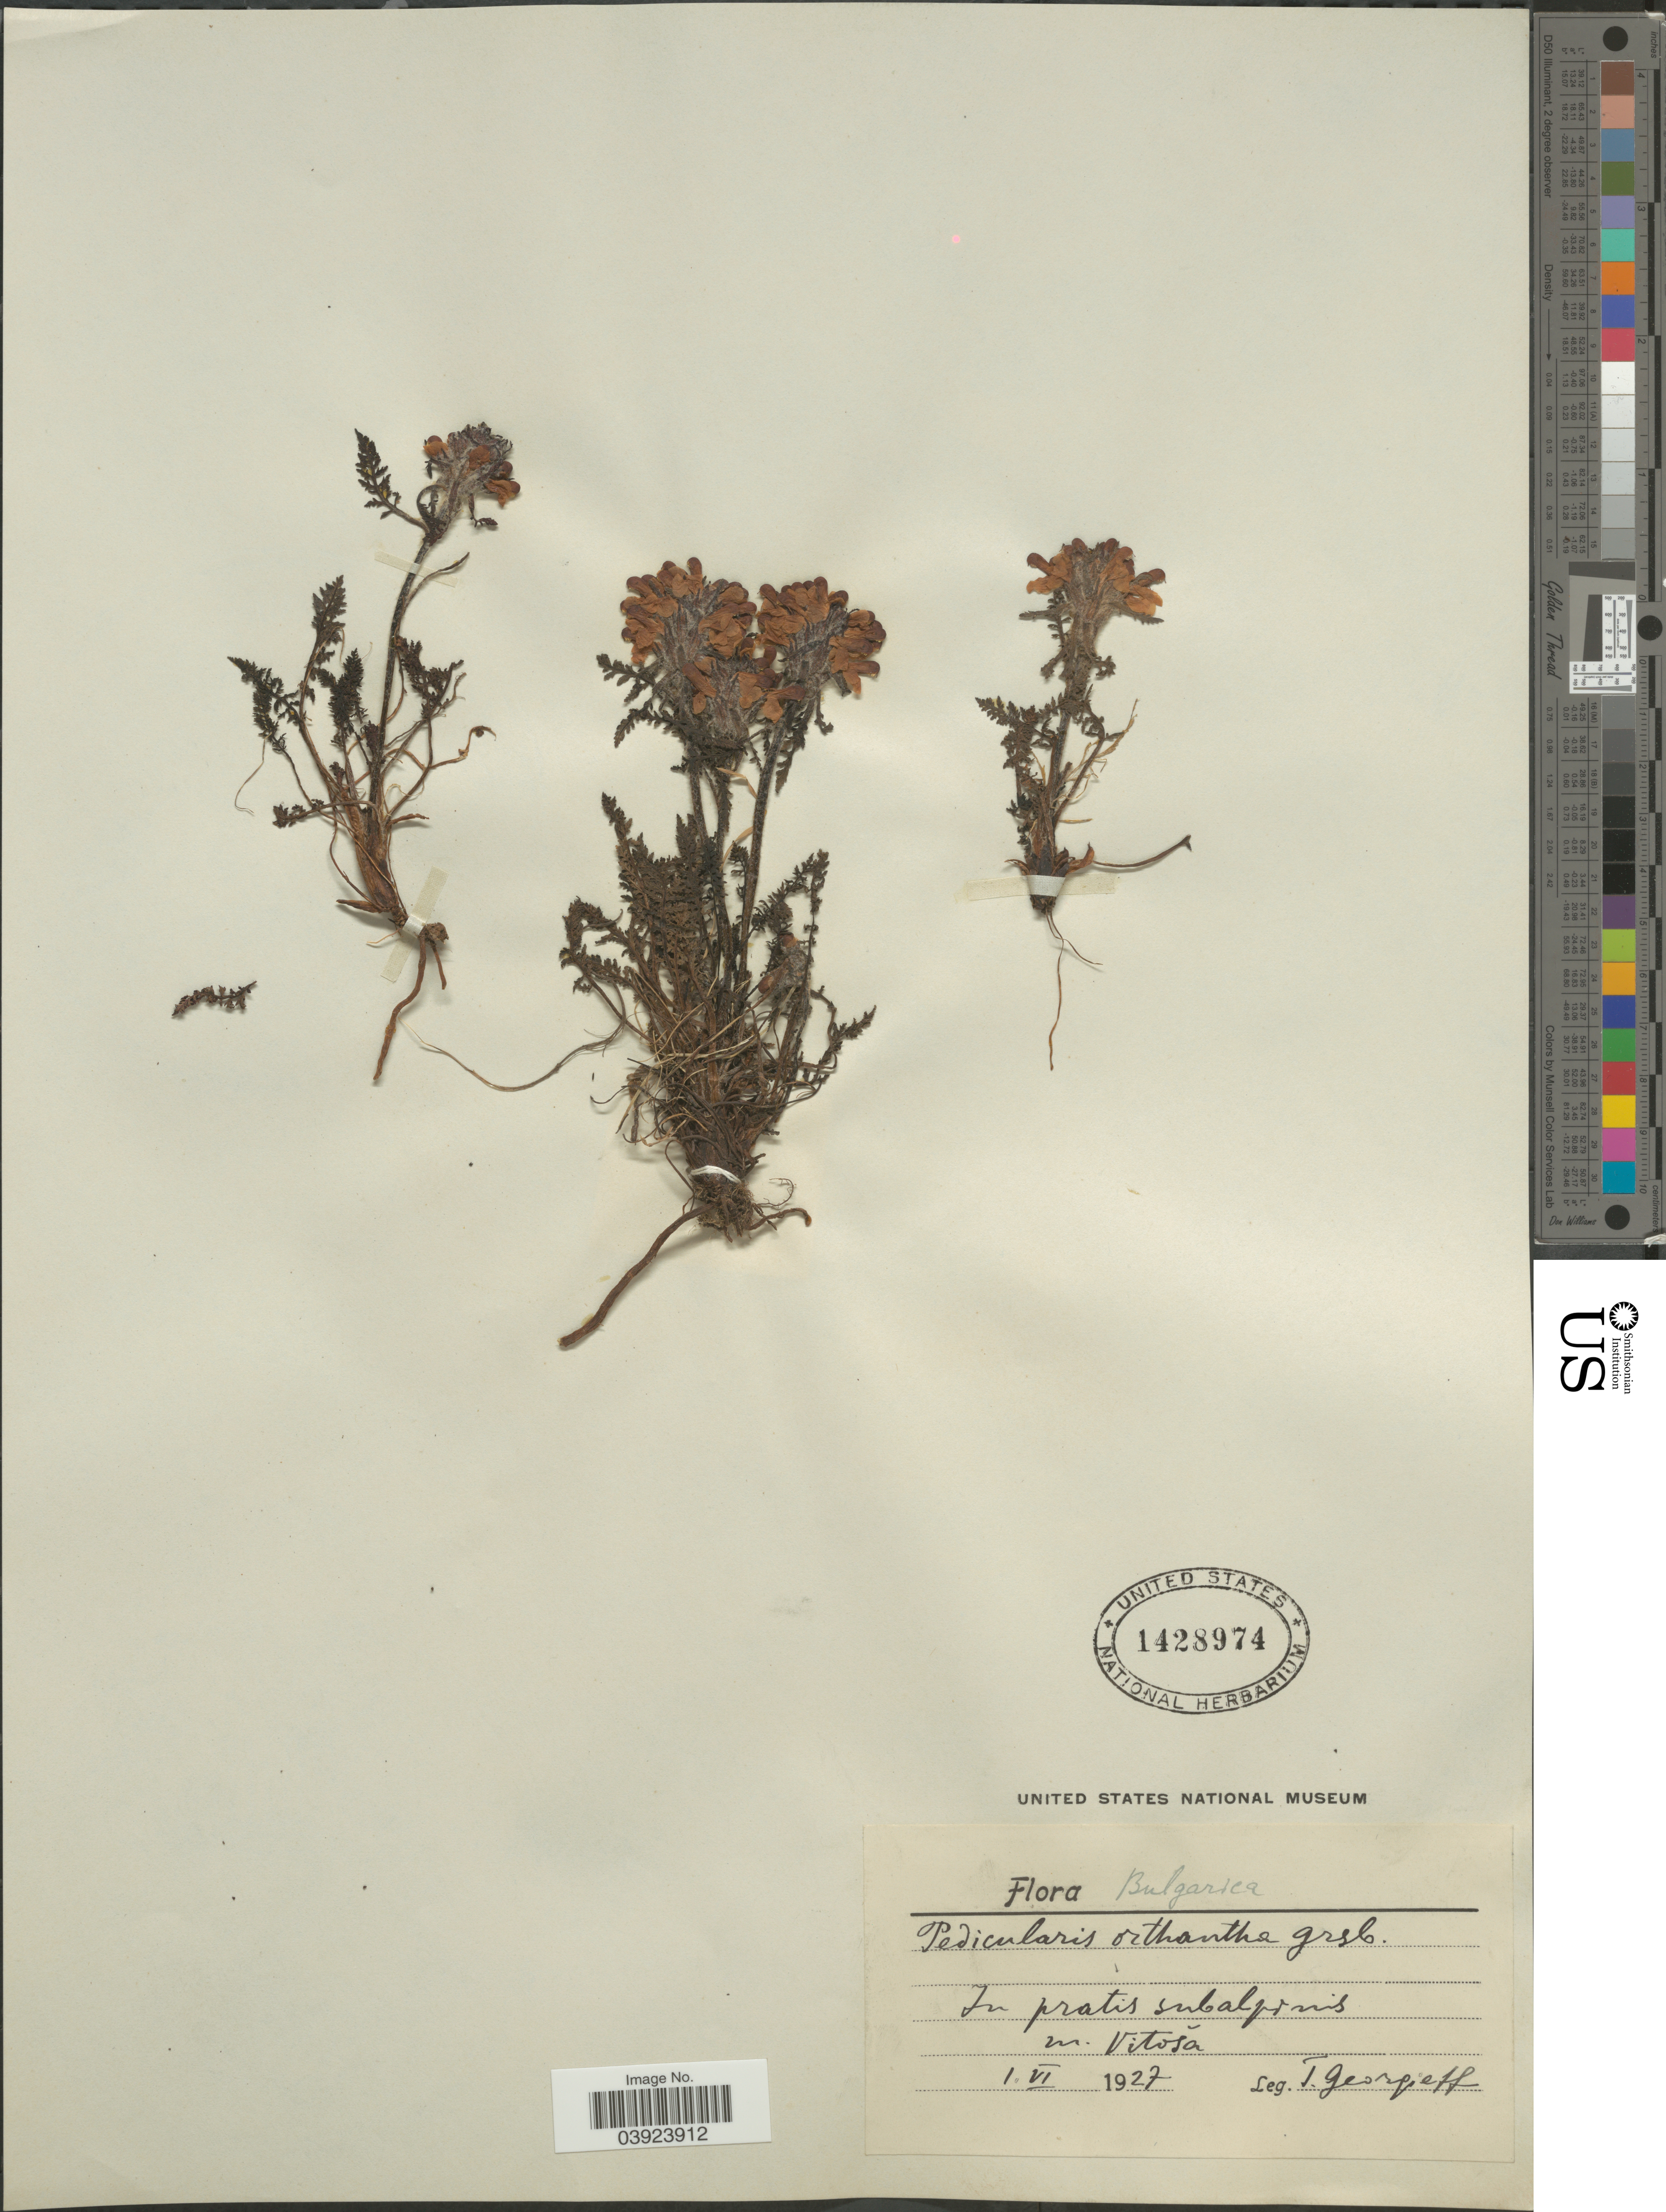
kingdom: Plantae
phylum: Tracheophyta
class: Magnoliopsida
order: Lamiales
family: Orobanchaceae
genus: Pedicularis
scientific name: Pedicularis orthantha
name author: Griseb.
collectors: T. Georgieff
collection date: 1927-06-01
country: Bulgaria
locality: In pratis subalpinis pr. Vitosă.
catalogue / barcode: US 1428974